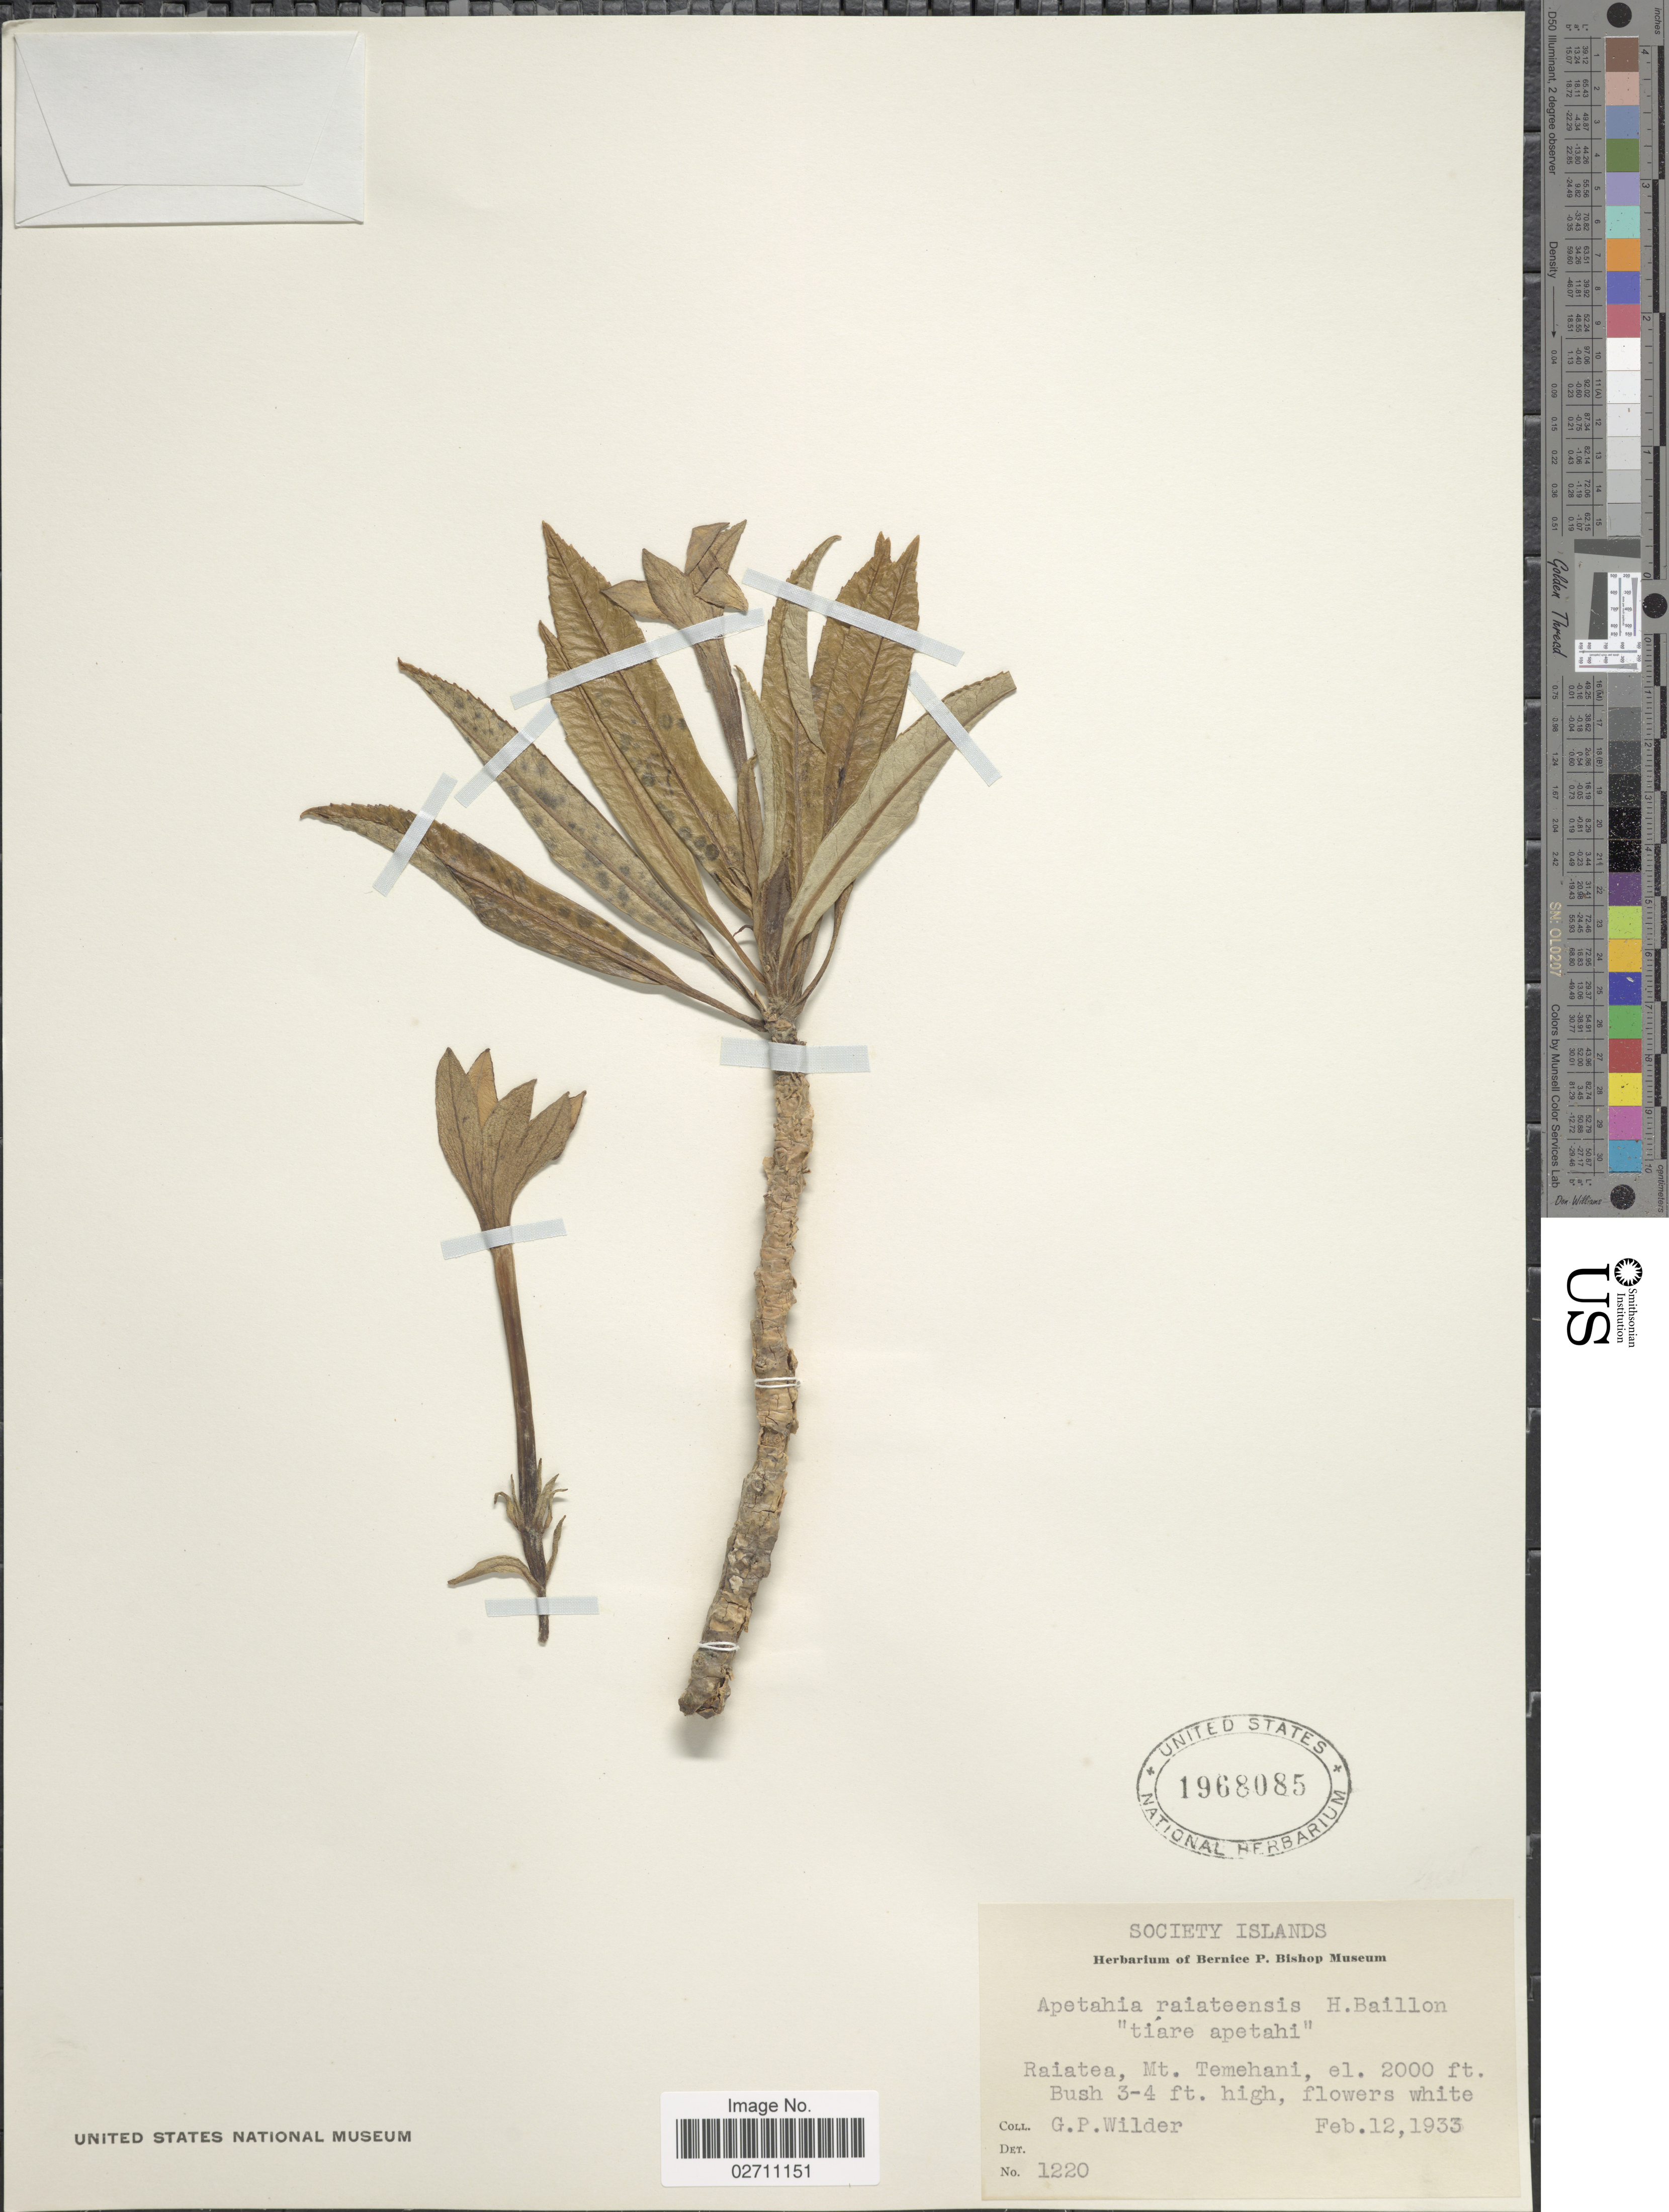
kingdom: Plantae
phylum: Tracheophyta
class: Magnoliopsida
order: Asterales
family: Campanulaceae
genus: Apetahia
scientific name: Apetahia raiateensis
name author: Baill.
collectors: G. Wilder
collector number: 1220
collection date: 1933-02-12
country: French Polynesia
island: Raiatea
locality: Society Islands, Raiatea, Mt. Temehani.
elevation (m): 610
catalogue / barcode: US 1968085